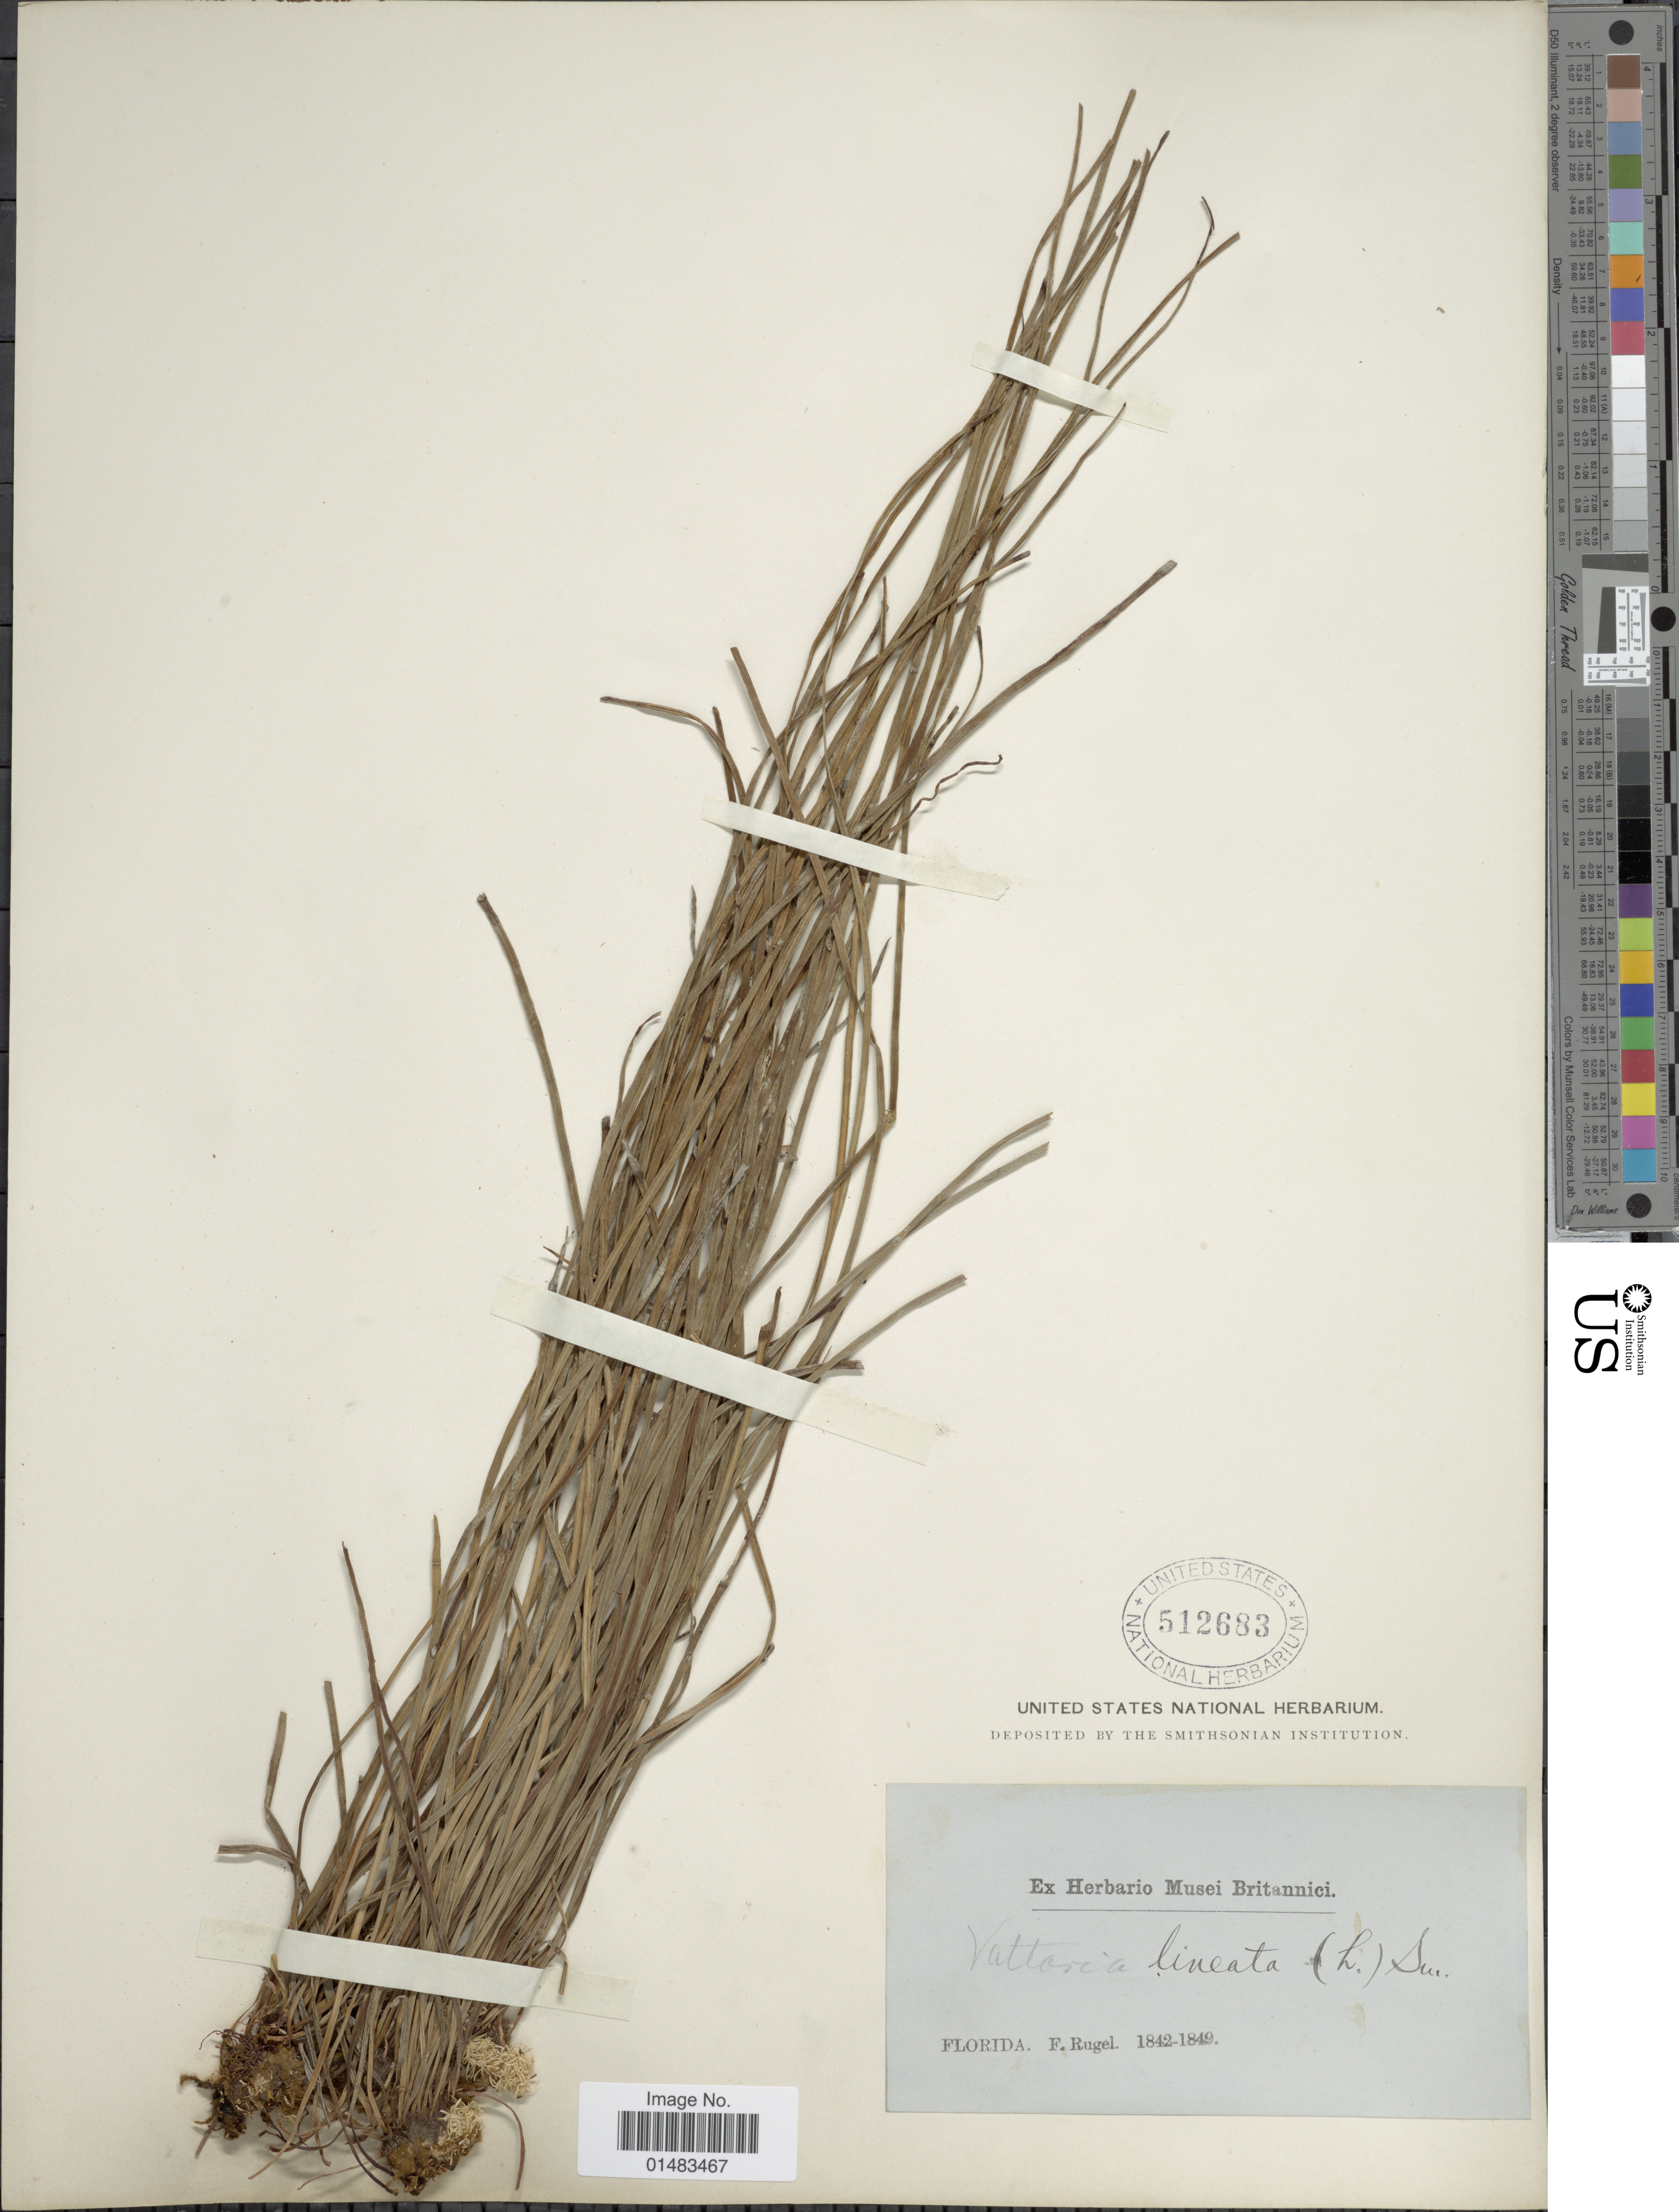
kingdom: Plantae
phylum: Tracheophyta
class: Polypodiopsida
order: Polypodiales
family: Pteridaceae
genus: Vittaria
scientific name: Vittaria lineata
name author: (L.) Sm.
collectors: F. Rugel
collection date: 1842/1849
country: United States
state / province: Florida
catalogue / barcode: US 512683